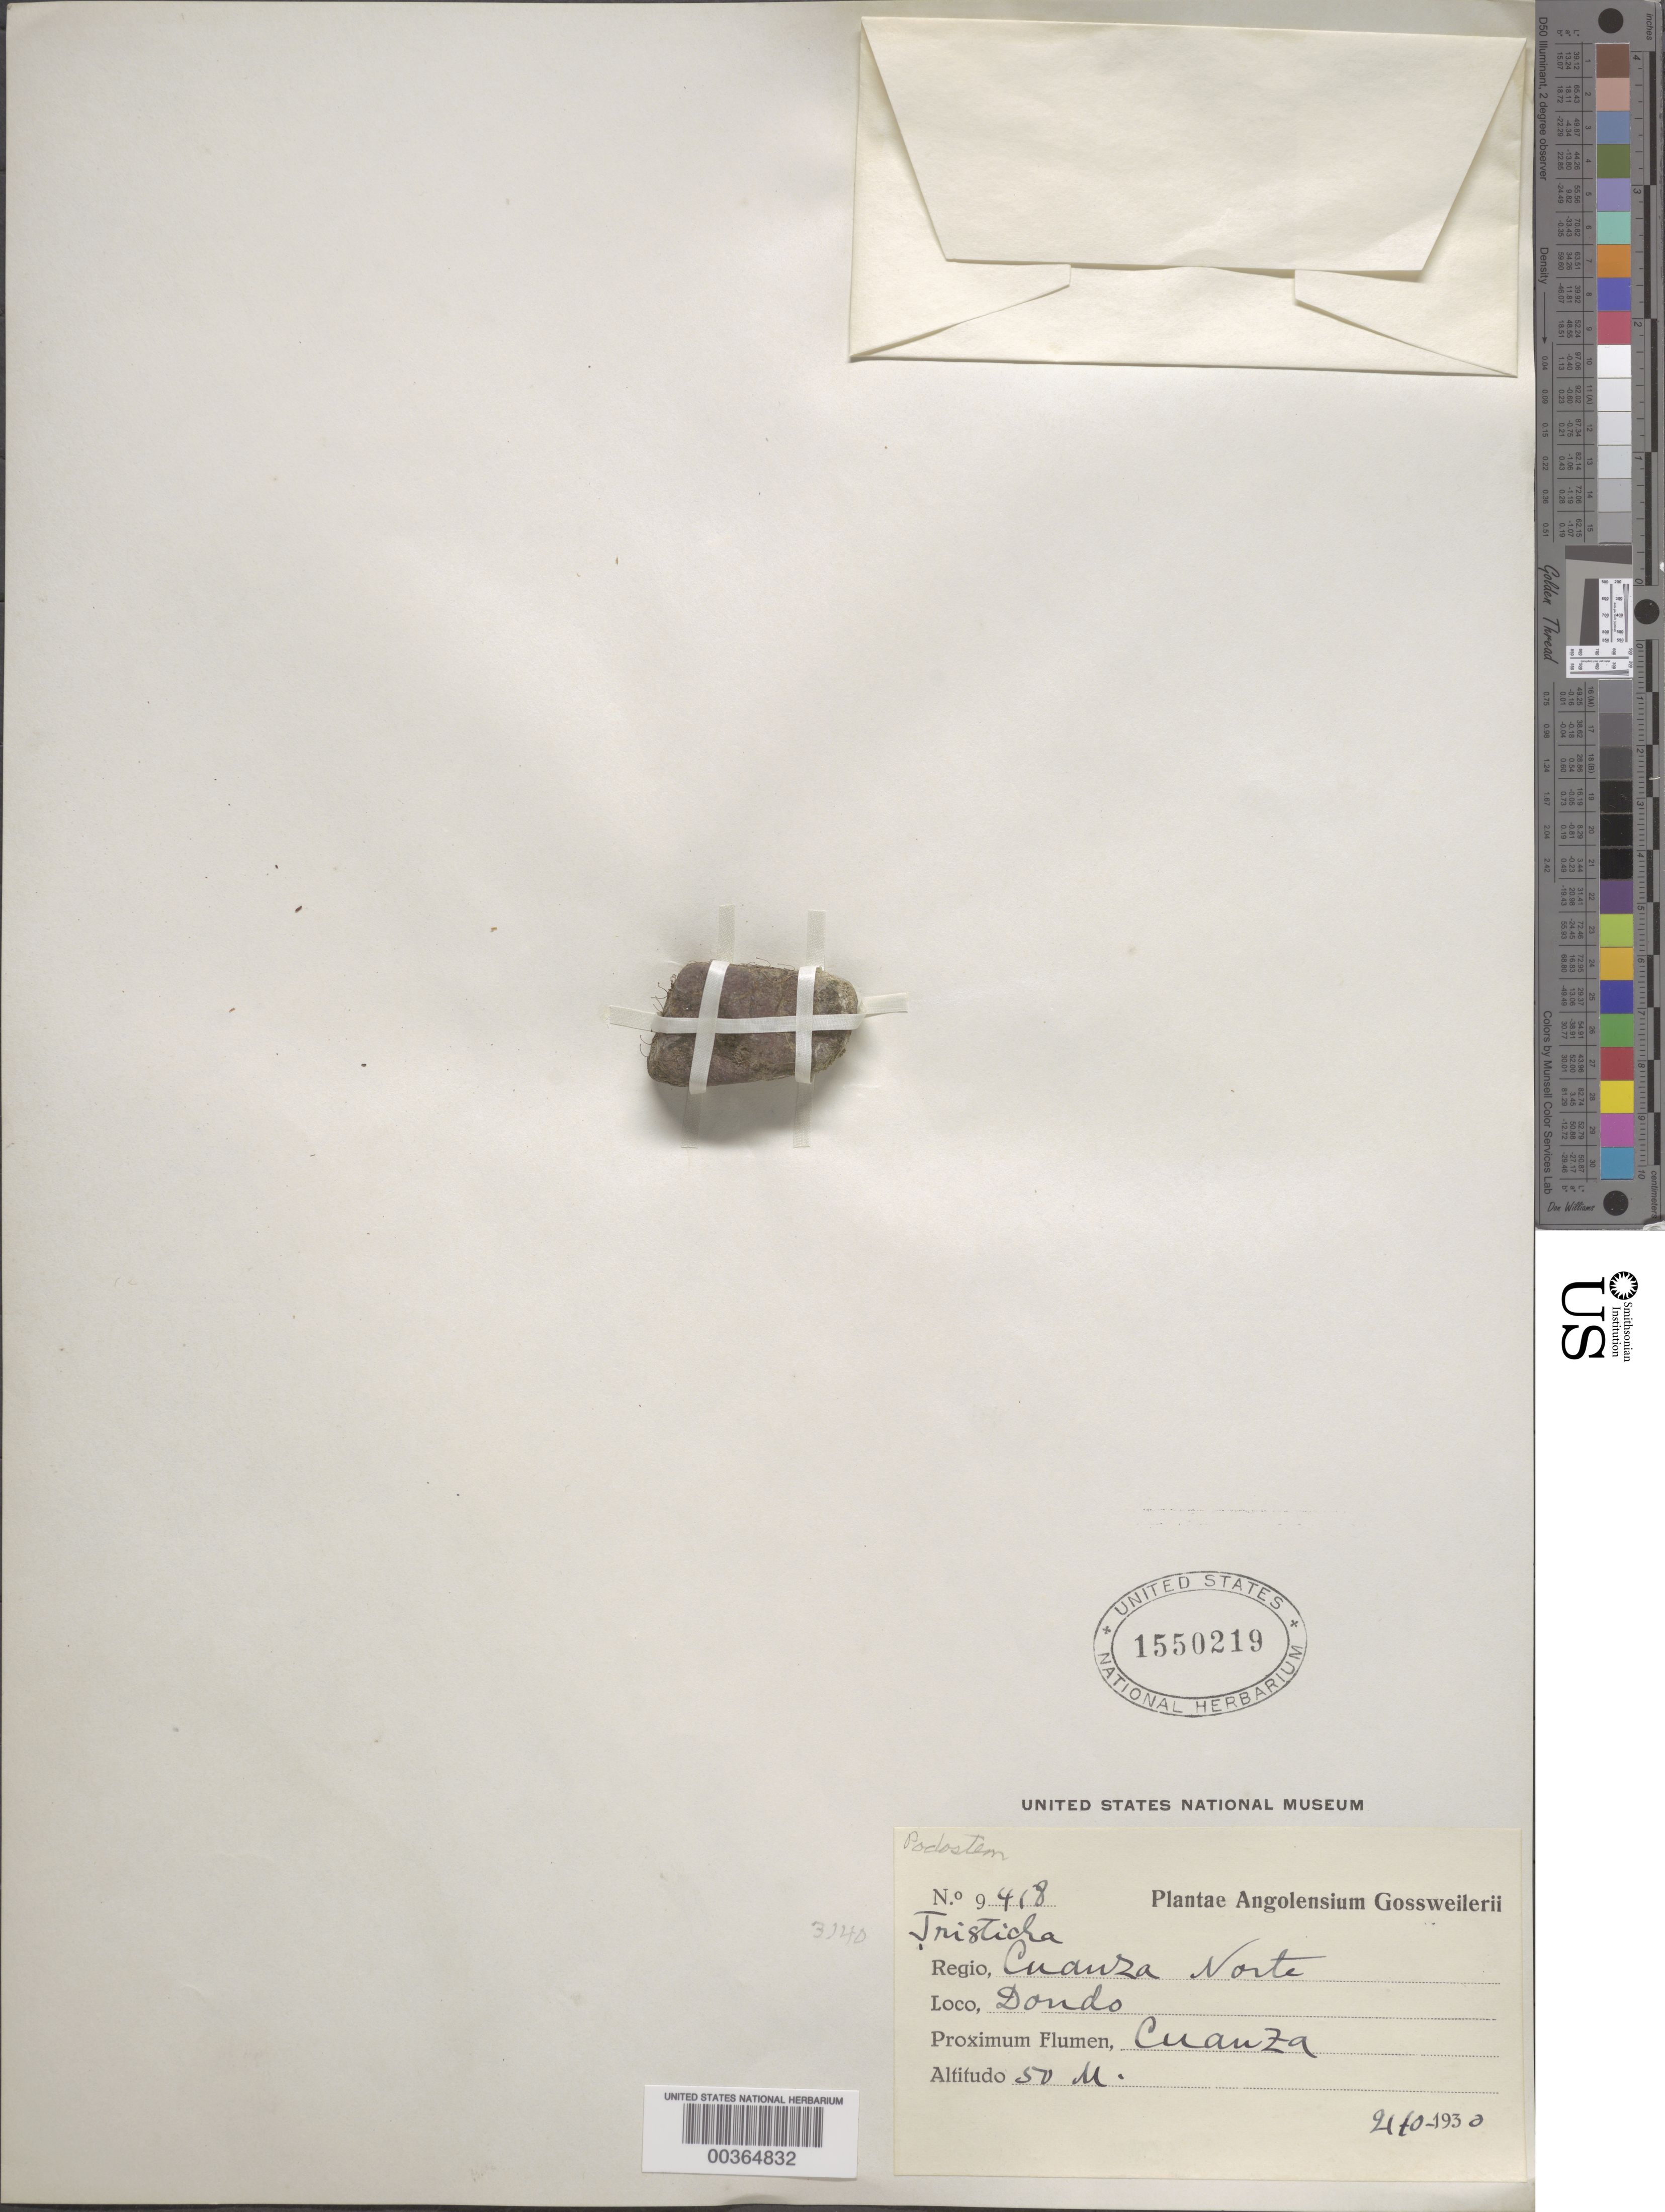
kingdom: Plantae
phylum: Tracheophyta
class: Magnoliopsida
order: Malpighiales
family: Podostemaceae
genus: Tristicha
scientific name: Tristicha sp.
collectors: J. Gossweiler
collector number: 9418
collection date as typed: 21 Oct 1930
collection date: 1930-10-21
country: Angola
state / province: Cuanza Norte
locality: Dondo, Cuanza River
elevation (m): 50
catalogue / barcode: US 1550219